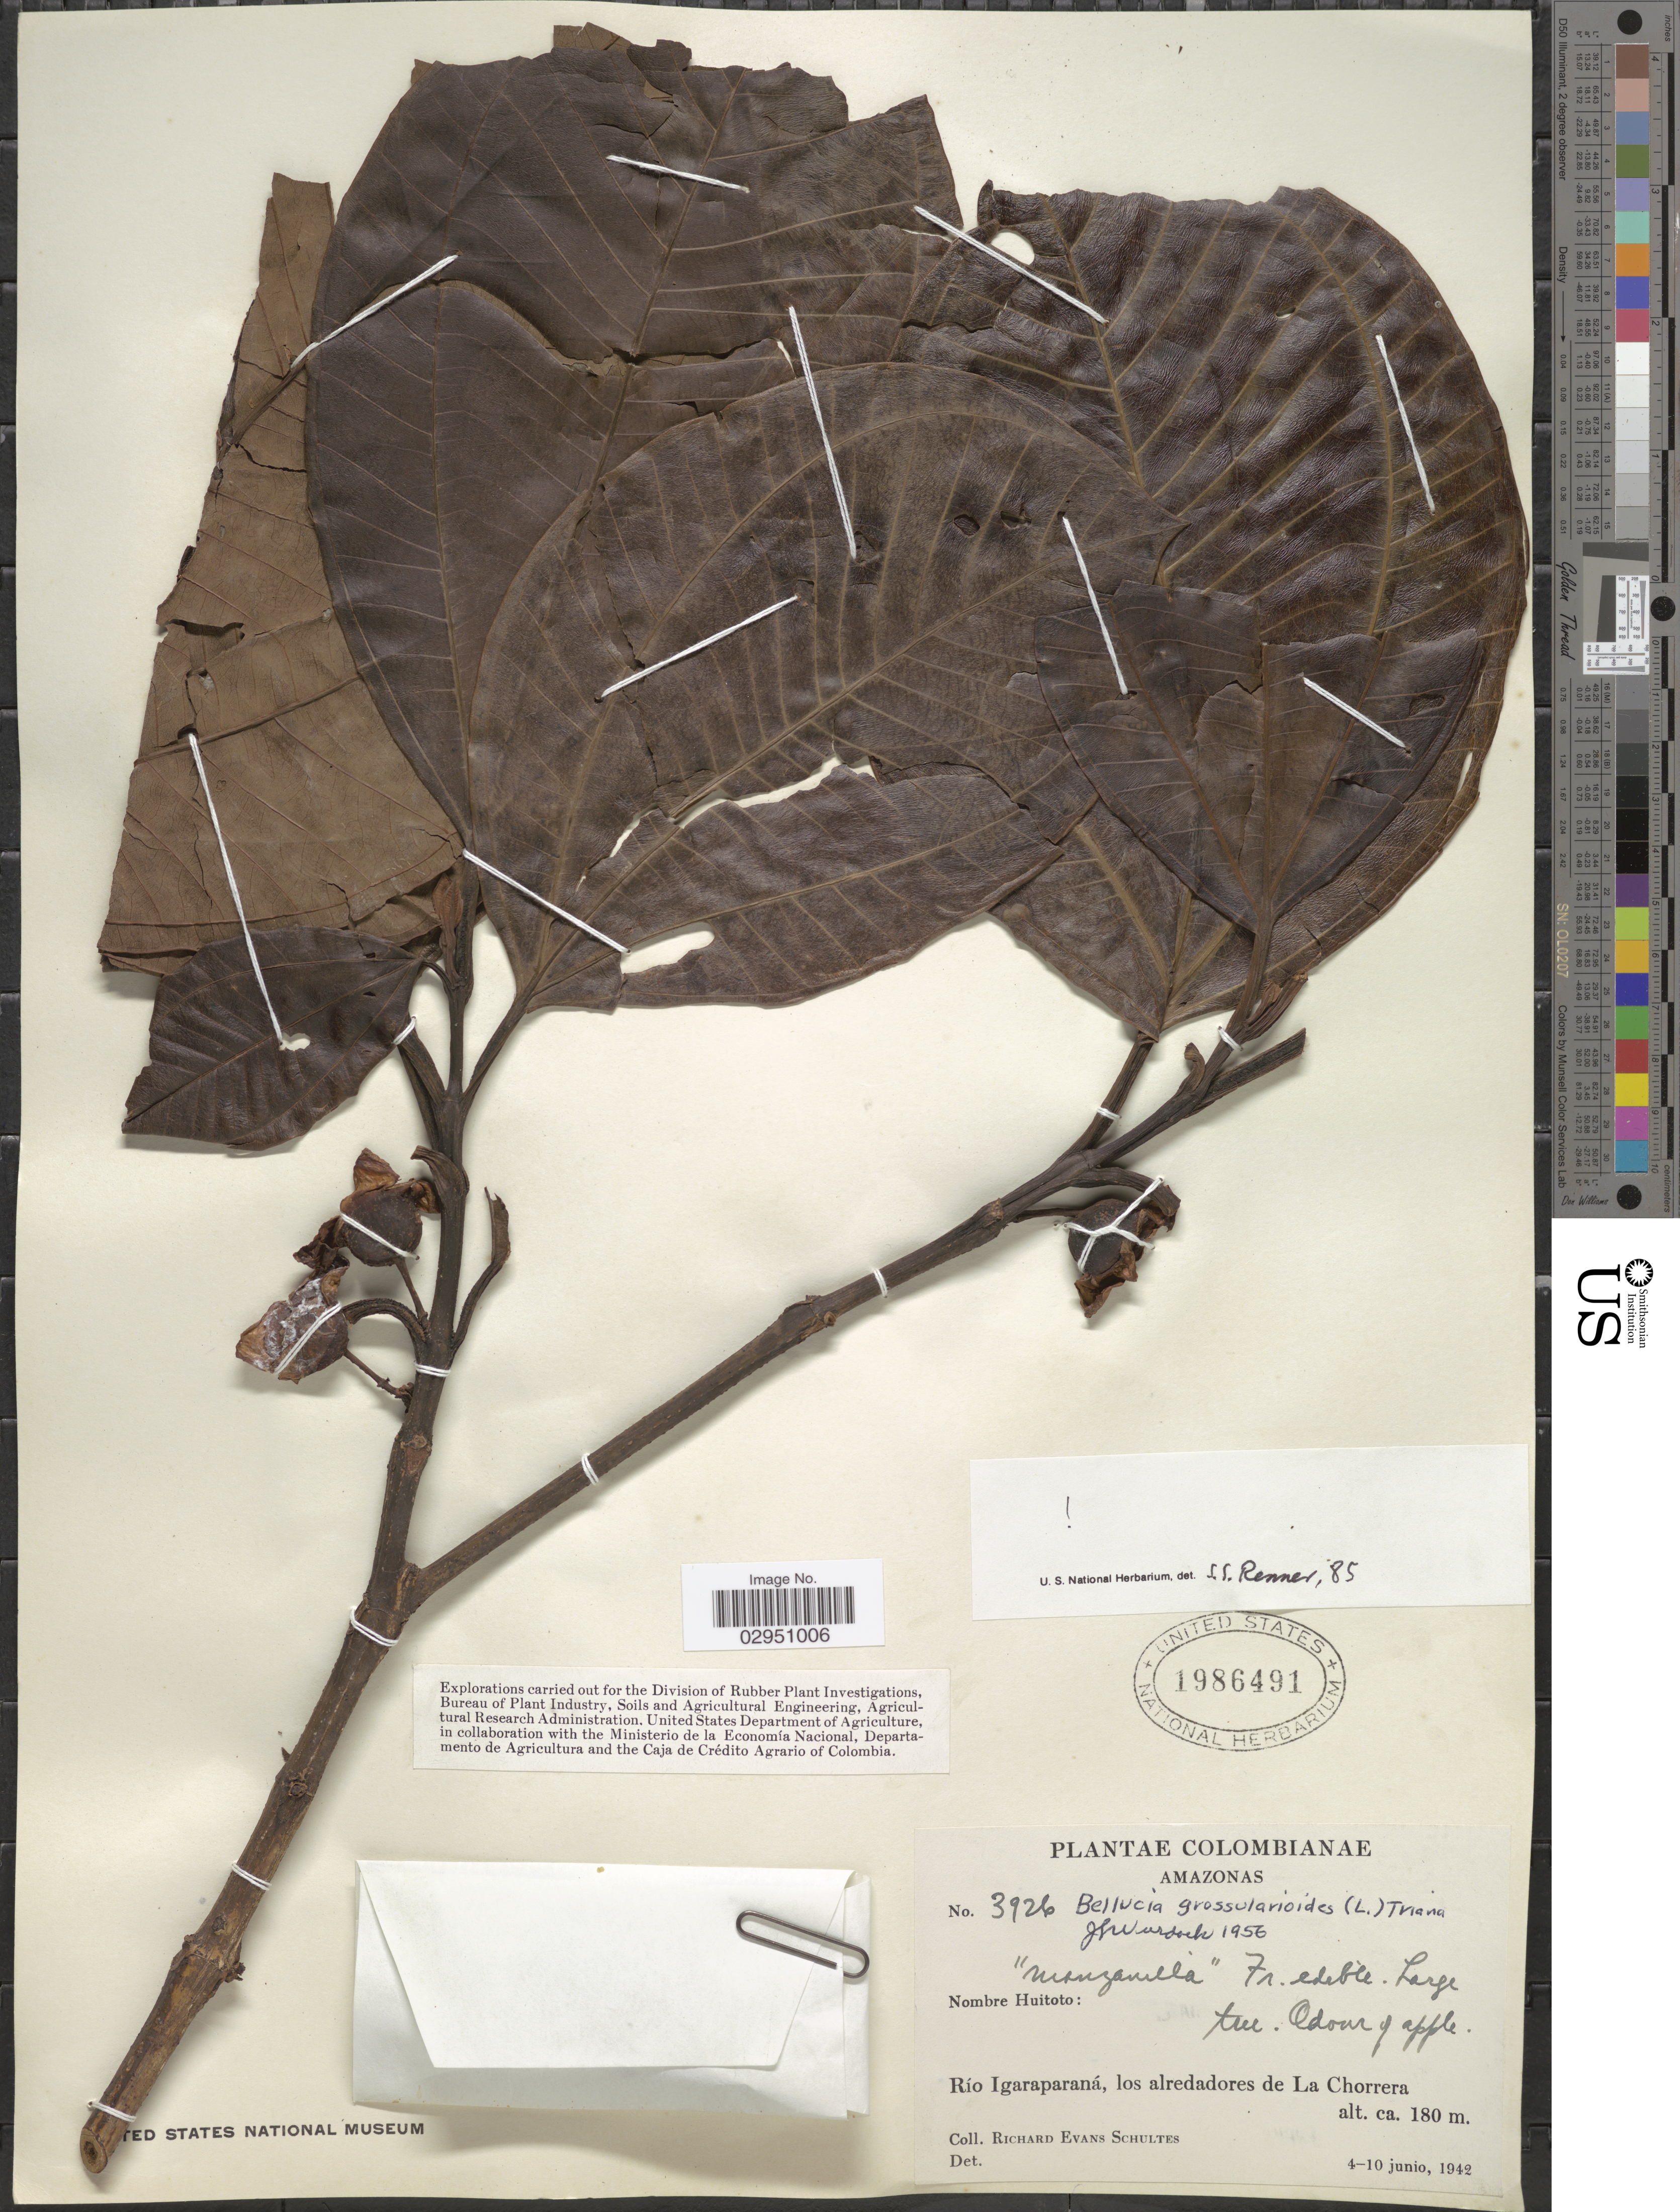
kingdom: Plantae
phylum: Tracheophyta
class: Magnoliopsida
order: Myrtales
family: Melastomataceae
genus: Bellucia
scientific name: Bellucia grossularioides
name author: (L.) Triana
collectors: R. E. Schultes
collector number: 3926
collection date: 1942-06-04/1942-06-10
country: Colombia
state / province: Amazônas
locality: Río Igaraparaná, los alrededores de La Chorrera.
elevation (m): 180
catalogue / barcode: US 1986491